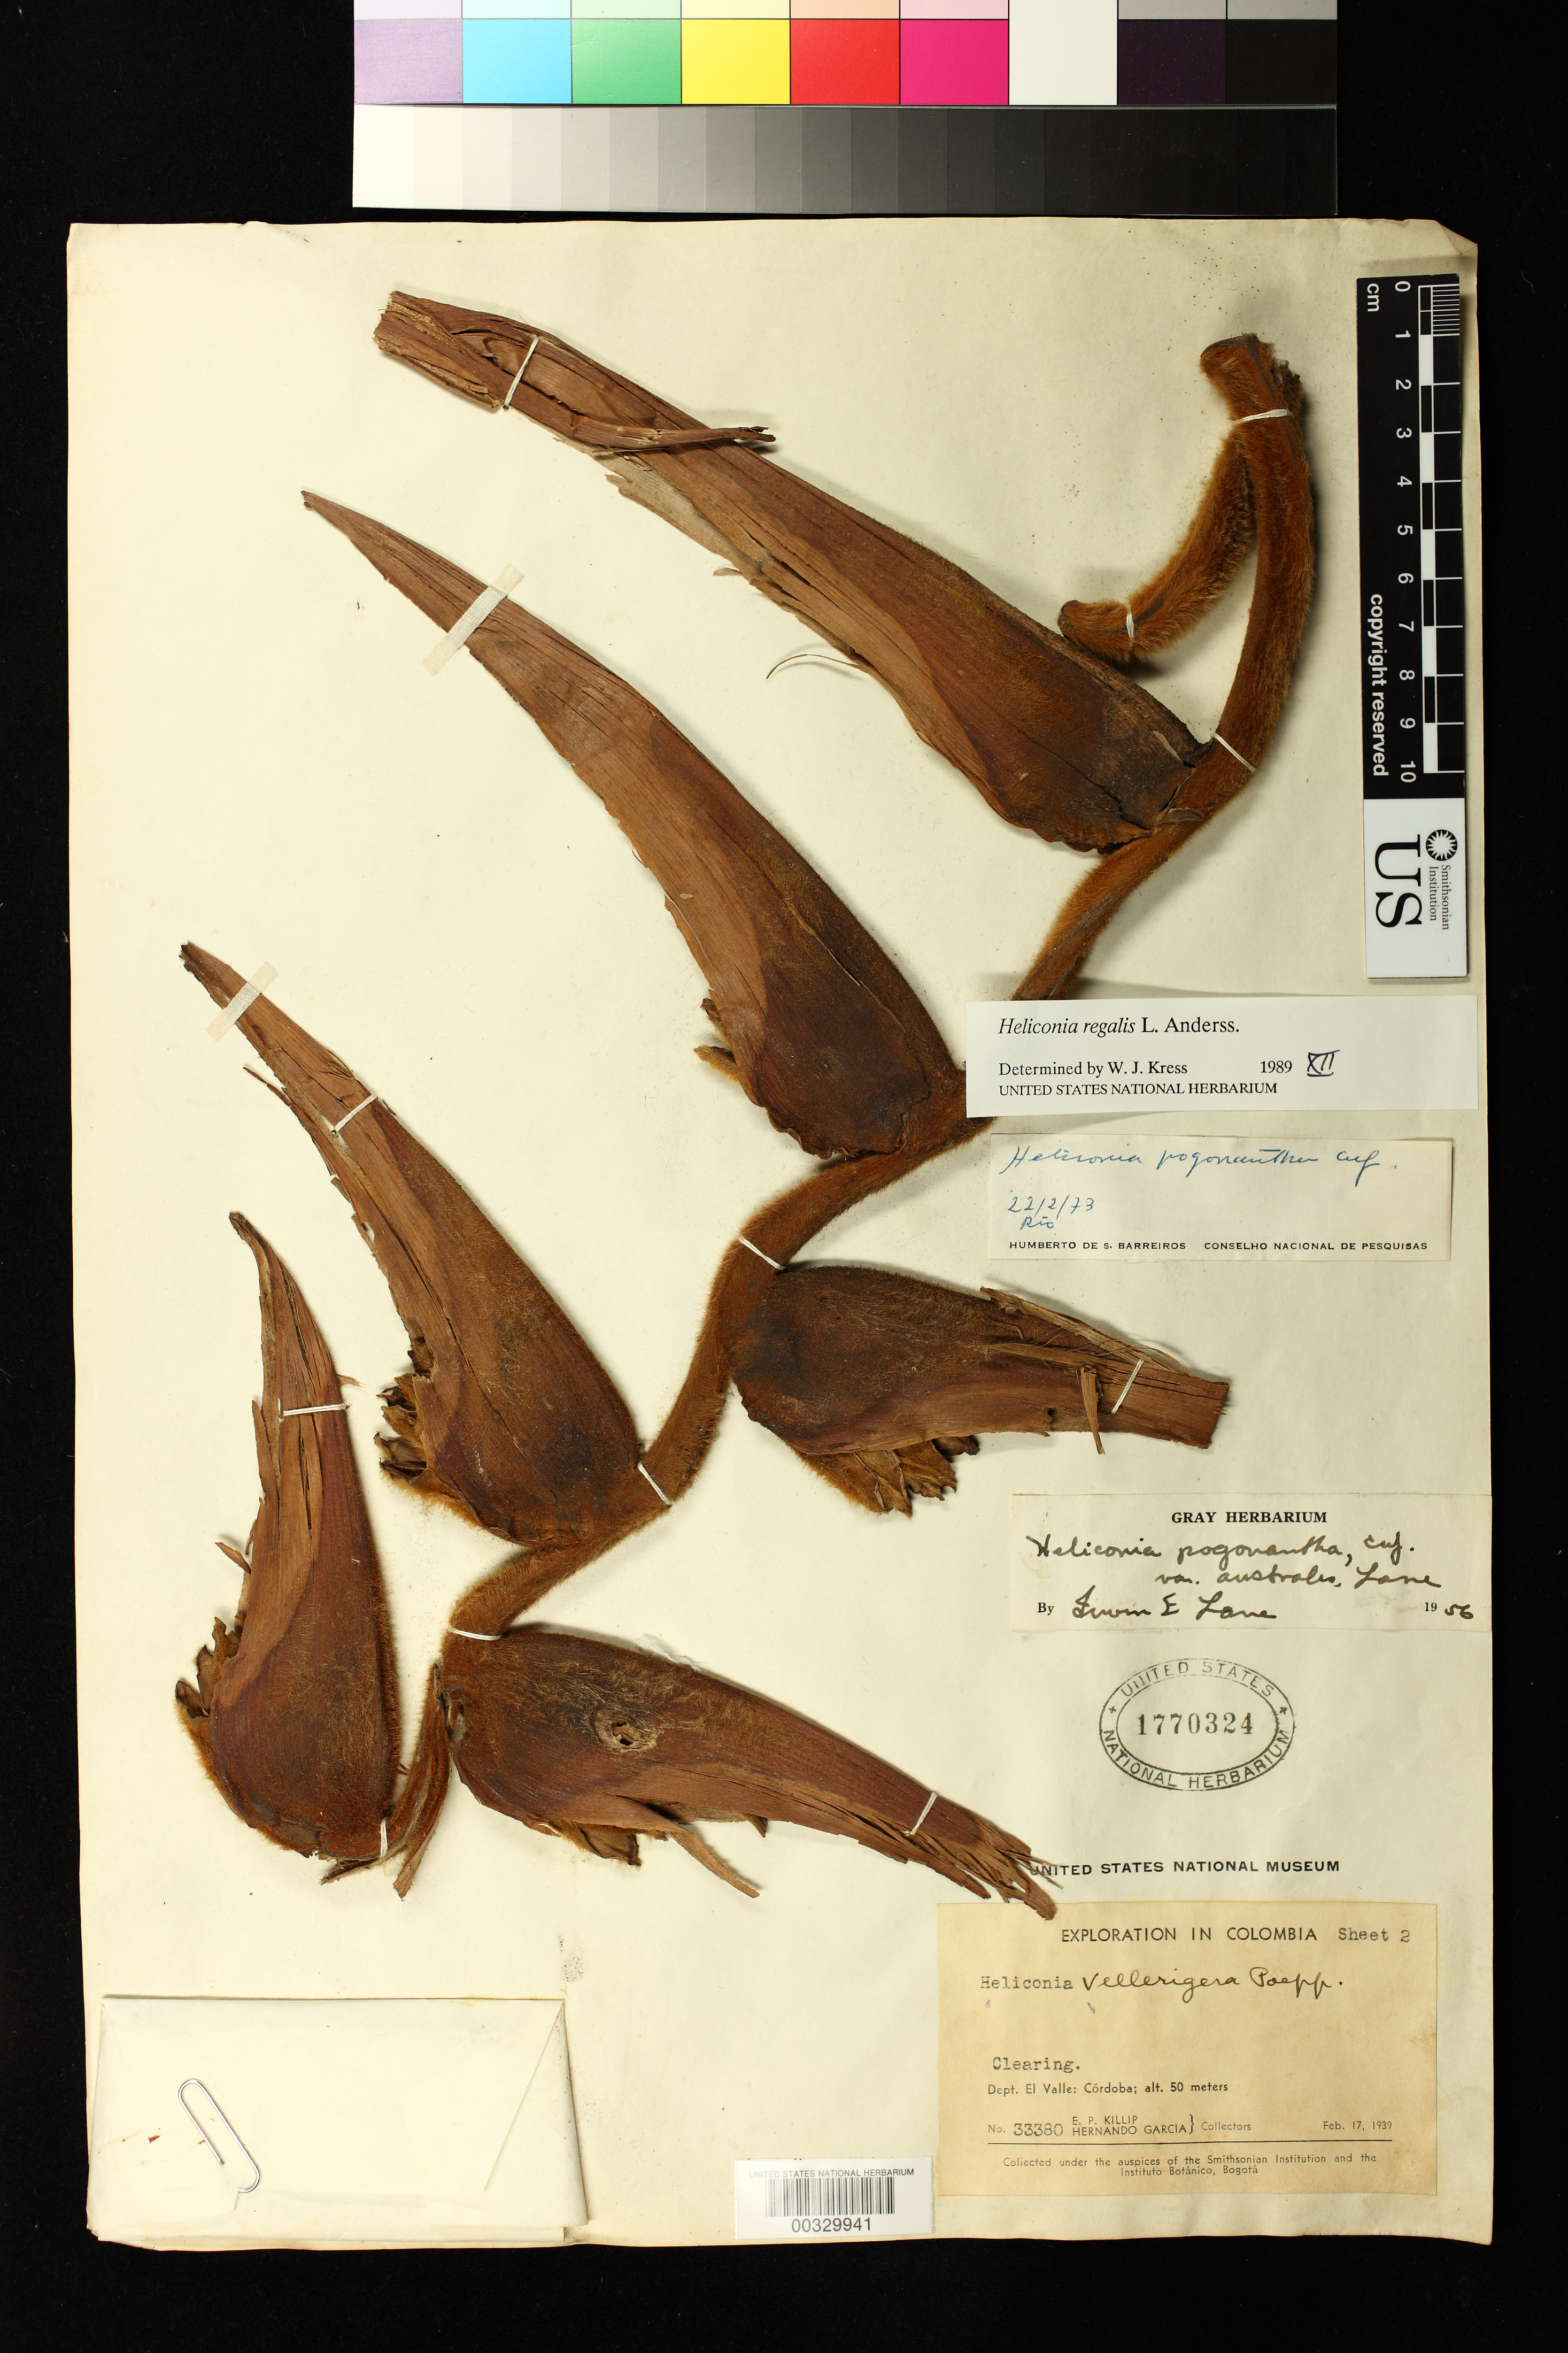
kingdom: Plantae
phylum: Tracheophyta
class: Liliopsida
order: Zingiberales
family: Heliconiaceae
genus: Heliconia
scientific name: Heliconia regalis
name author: L. Andersson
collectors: E. P. Killip & H. Garcia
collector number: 33380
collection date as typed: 17 Feb 1939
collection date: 1939-02-17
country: Colombia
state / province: Valle del Cauca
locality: Cordoba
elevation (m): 50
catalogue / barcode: US 1770324